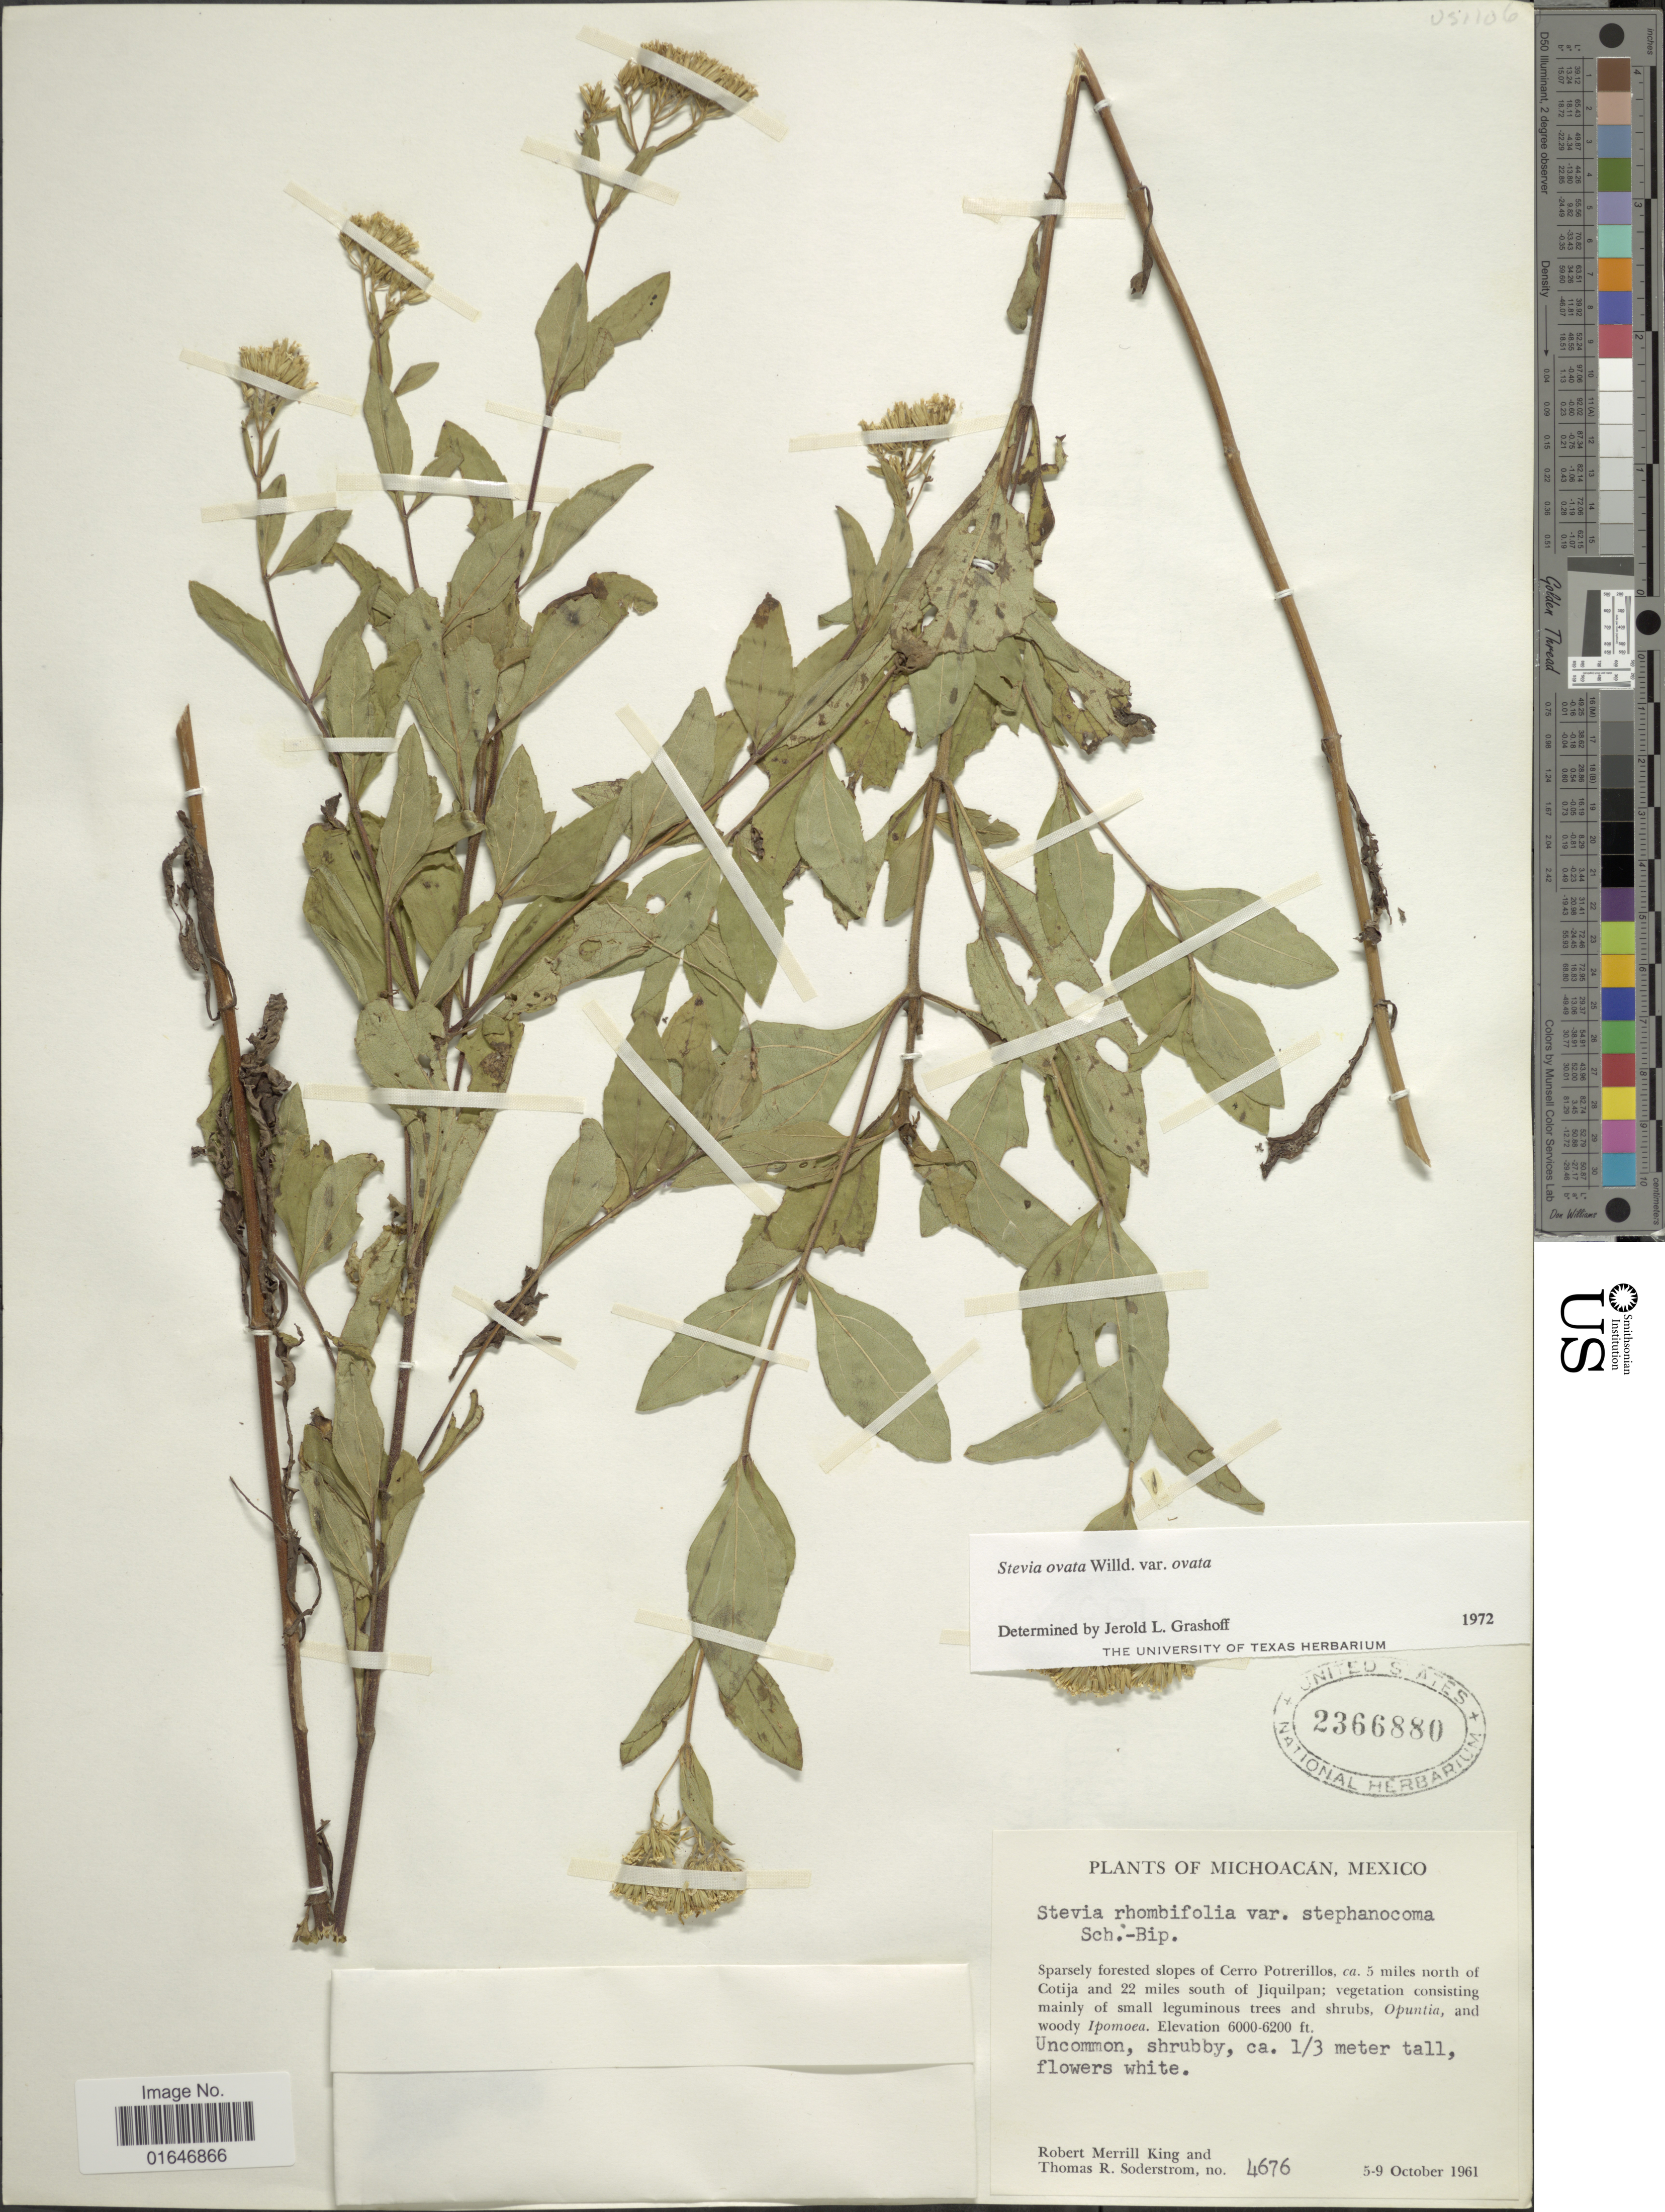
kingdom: Plantae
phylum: Tracheophyta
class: Magnoliopsida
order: Asterales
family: Asteraceae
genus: Stevia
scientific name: Stevia ovata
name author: Willd.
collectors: R. M. King & T. R. Soderstrom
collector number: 4676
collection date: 1961-10-05/1961-10-09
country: Mexico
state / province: Michoacán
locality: Sparsely forested slopes of Cerro Potrerillos, ca. 5 miles north of Cotija and 22 miles south of Jiquilpan.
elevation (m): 1829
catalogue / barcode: US 2366880